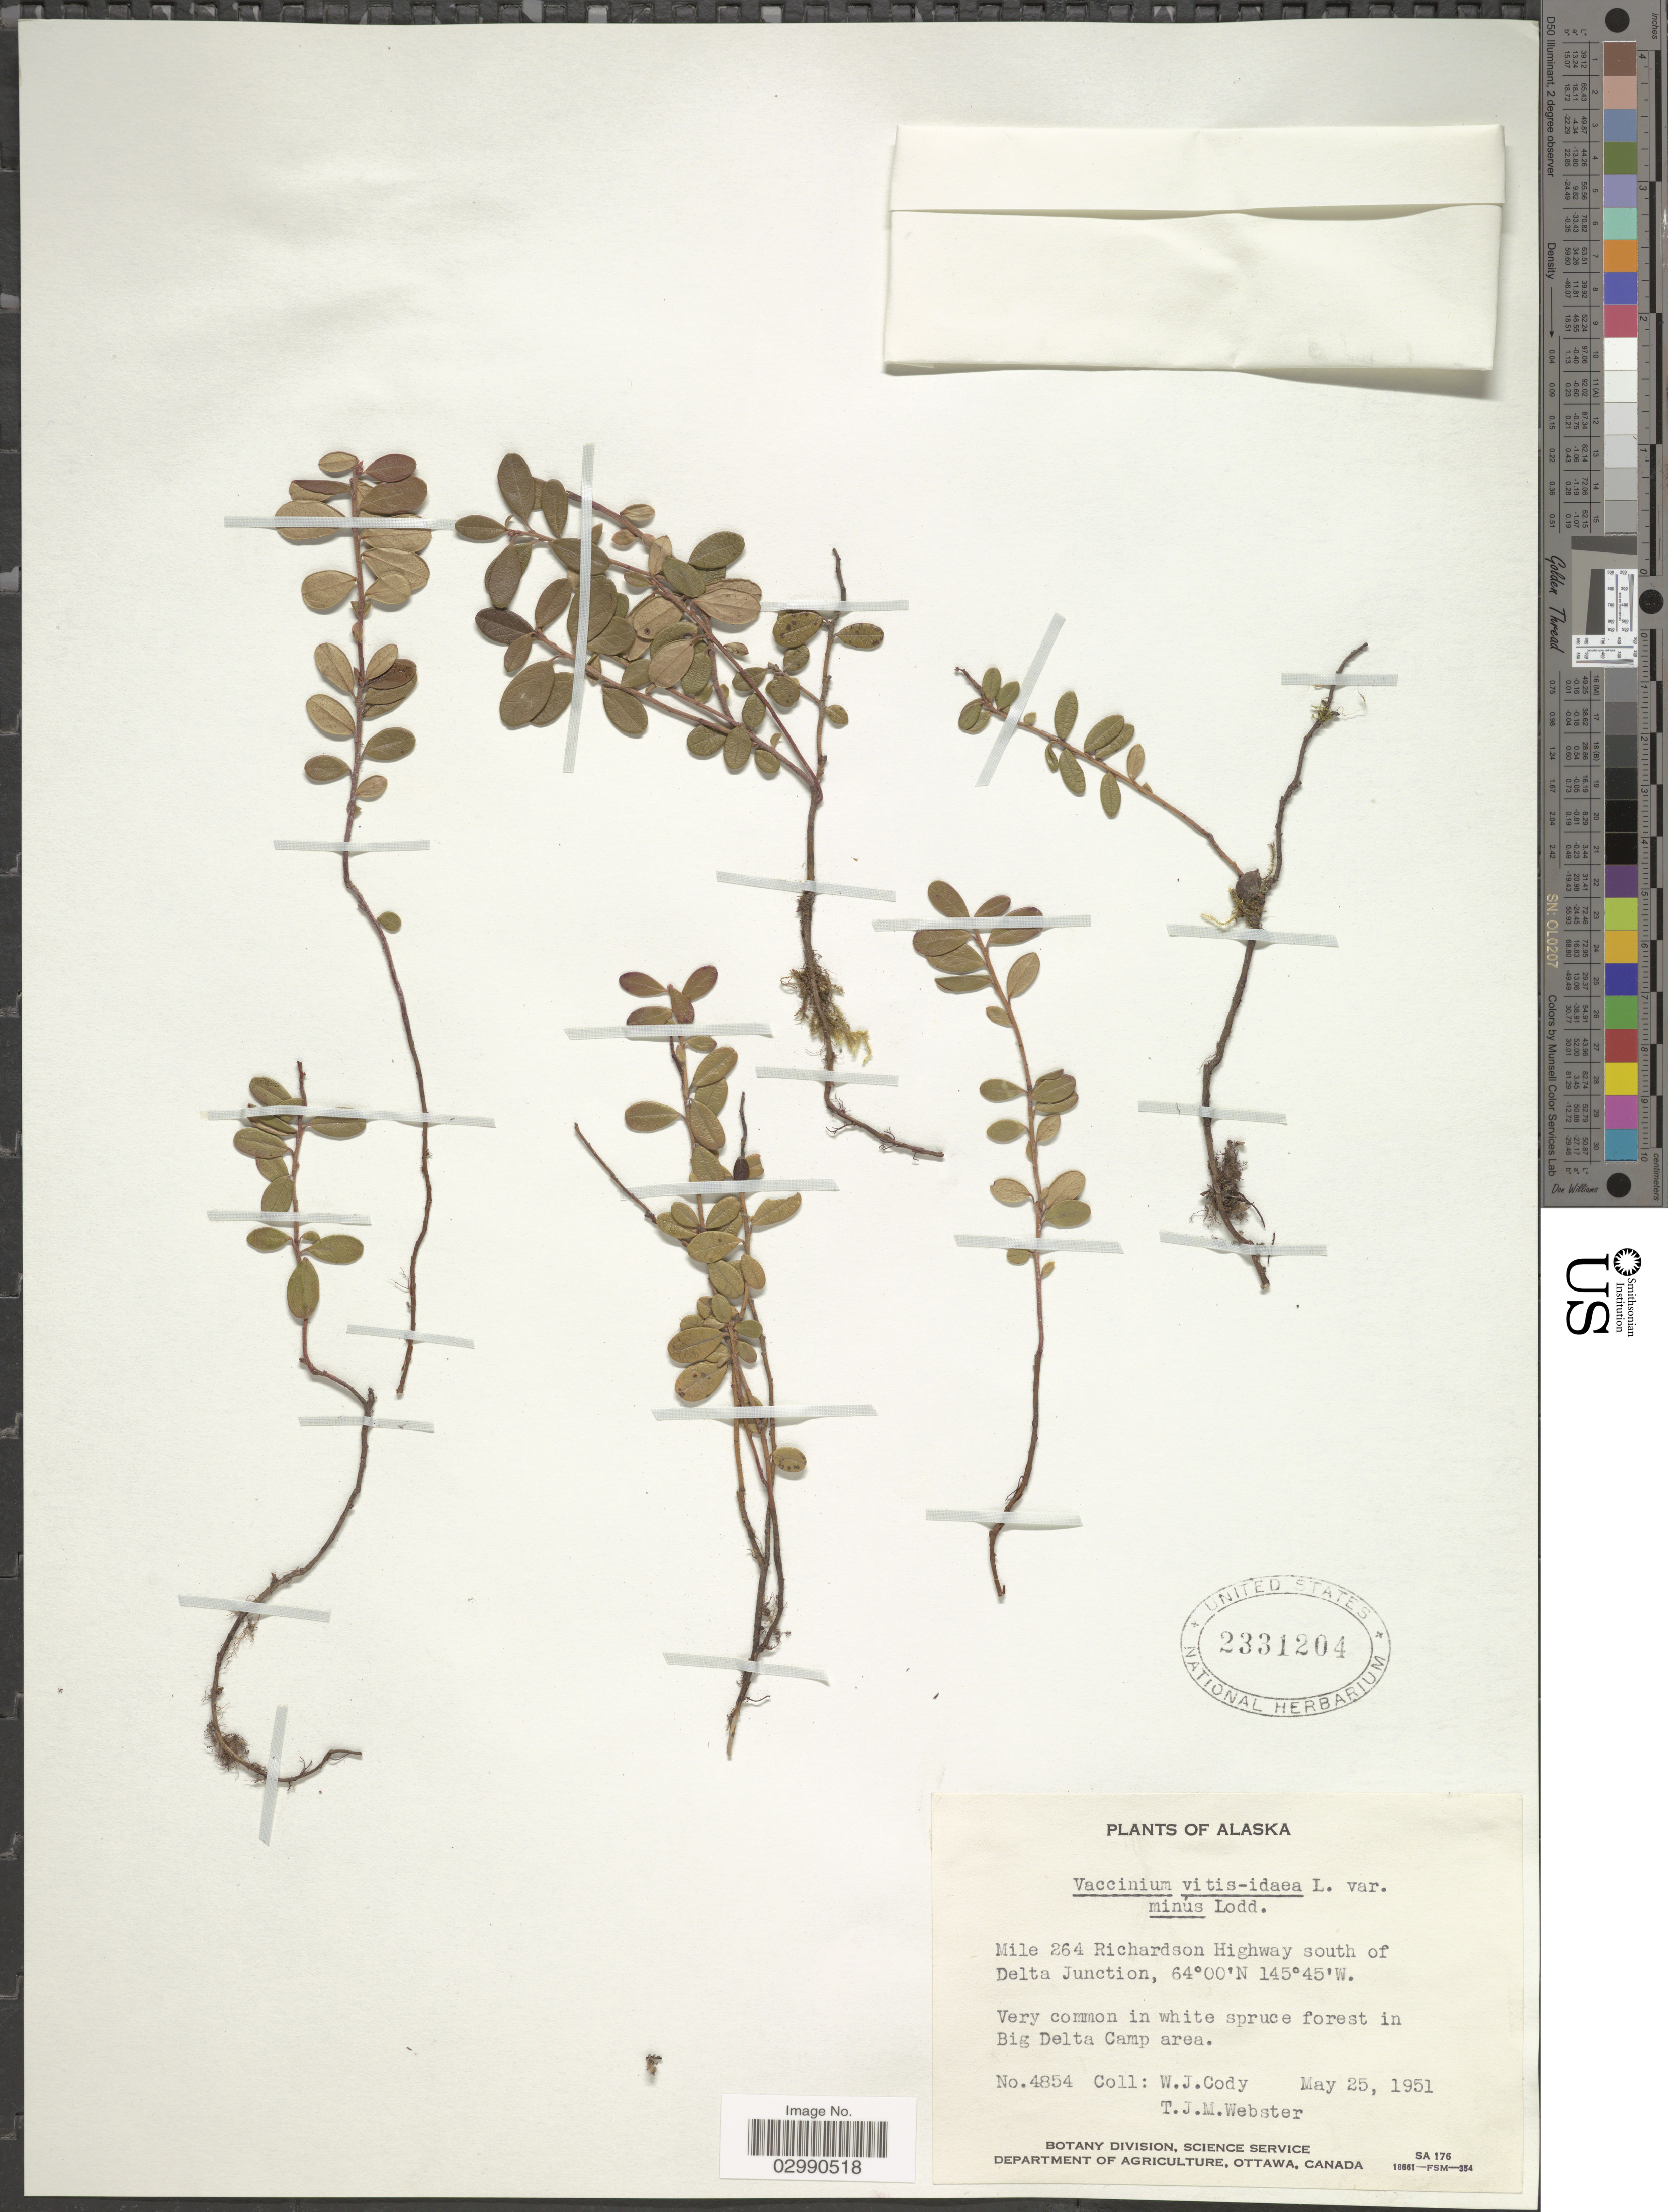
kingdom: Plantae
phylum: Tracheophyta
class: Magnoliopsida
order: Ericales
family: Ericaceae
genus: Vaccinium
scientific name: Vaccinium vitis-idaea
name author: L.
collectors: W. Cody & T. J. Webster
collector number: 4854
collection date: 1951-05-25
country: United States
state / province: Alaska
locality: Mile 264 Richardson Highway south of Delta Junction. In Big Delta Camp area.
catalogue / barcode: US 2331204